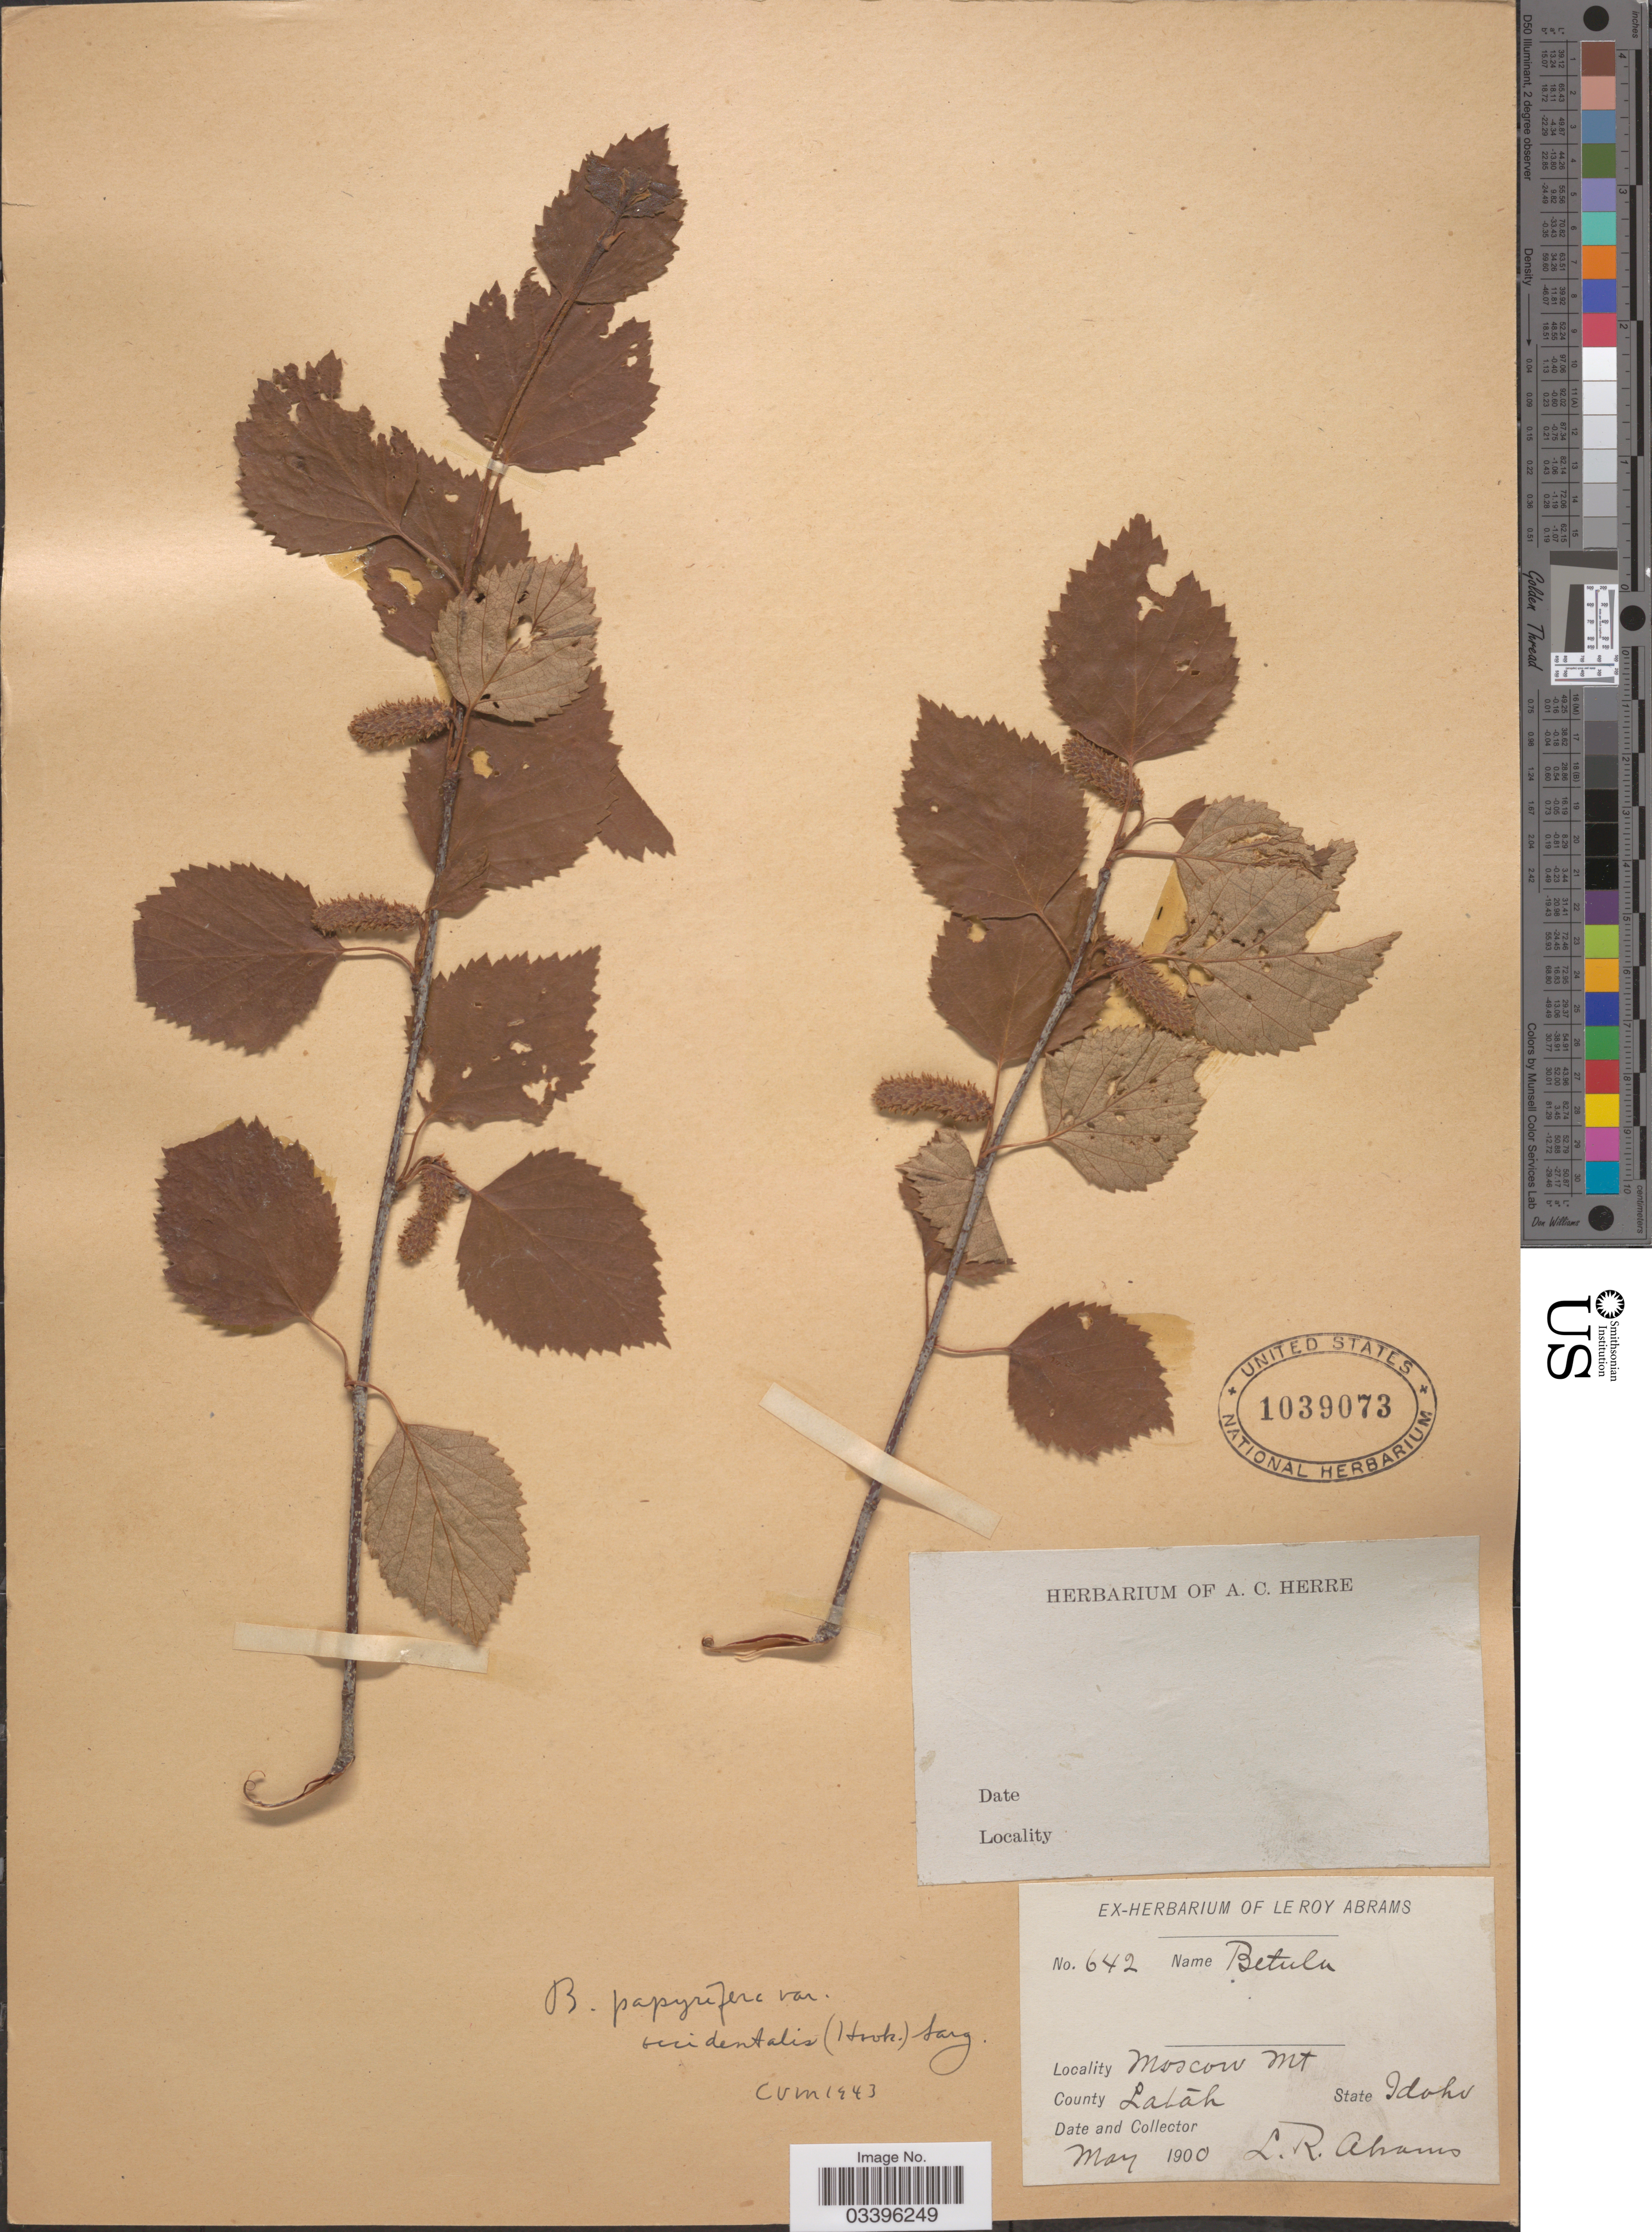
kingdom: Plantae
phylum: Tracheophyta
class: Magnoliopsida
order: Fagales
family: Betulaceae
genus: Betula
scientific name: Betula occidentalis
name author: Hook.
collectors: L. Abrams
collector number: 642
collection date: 1900-05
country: United States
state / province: Idaho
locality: Moscow Mt. County Latah.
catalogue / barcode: US 1039073